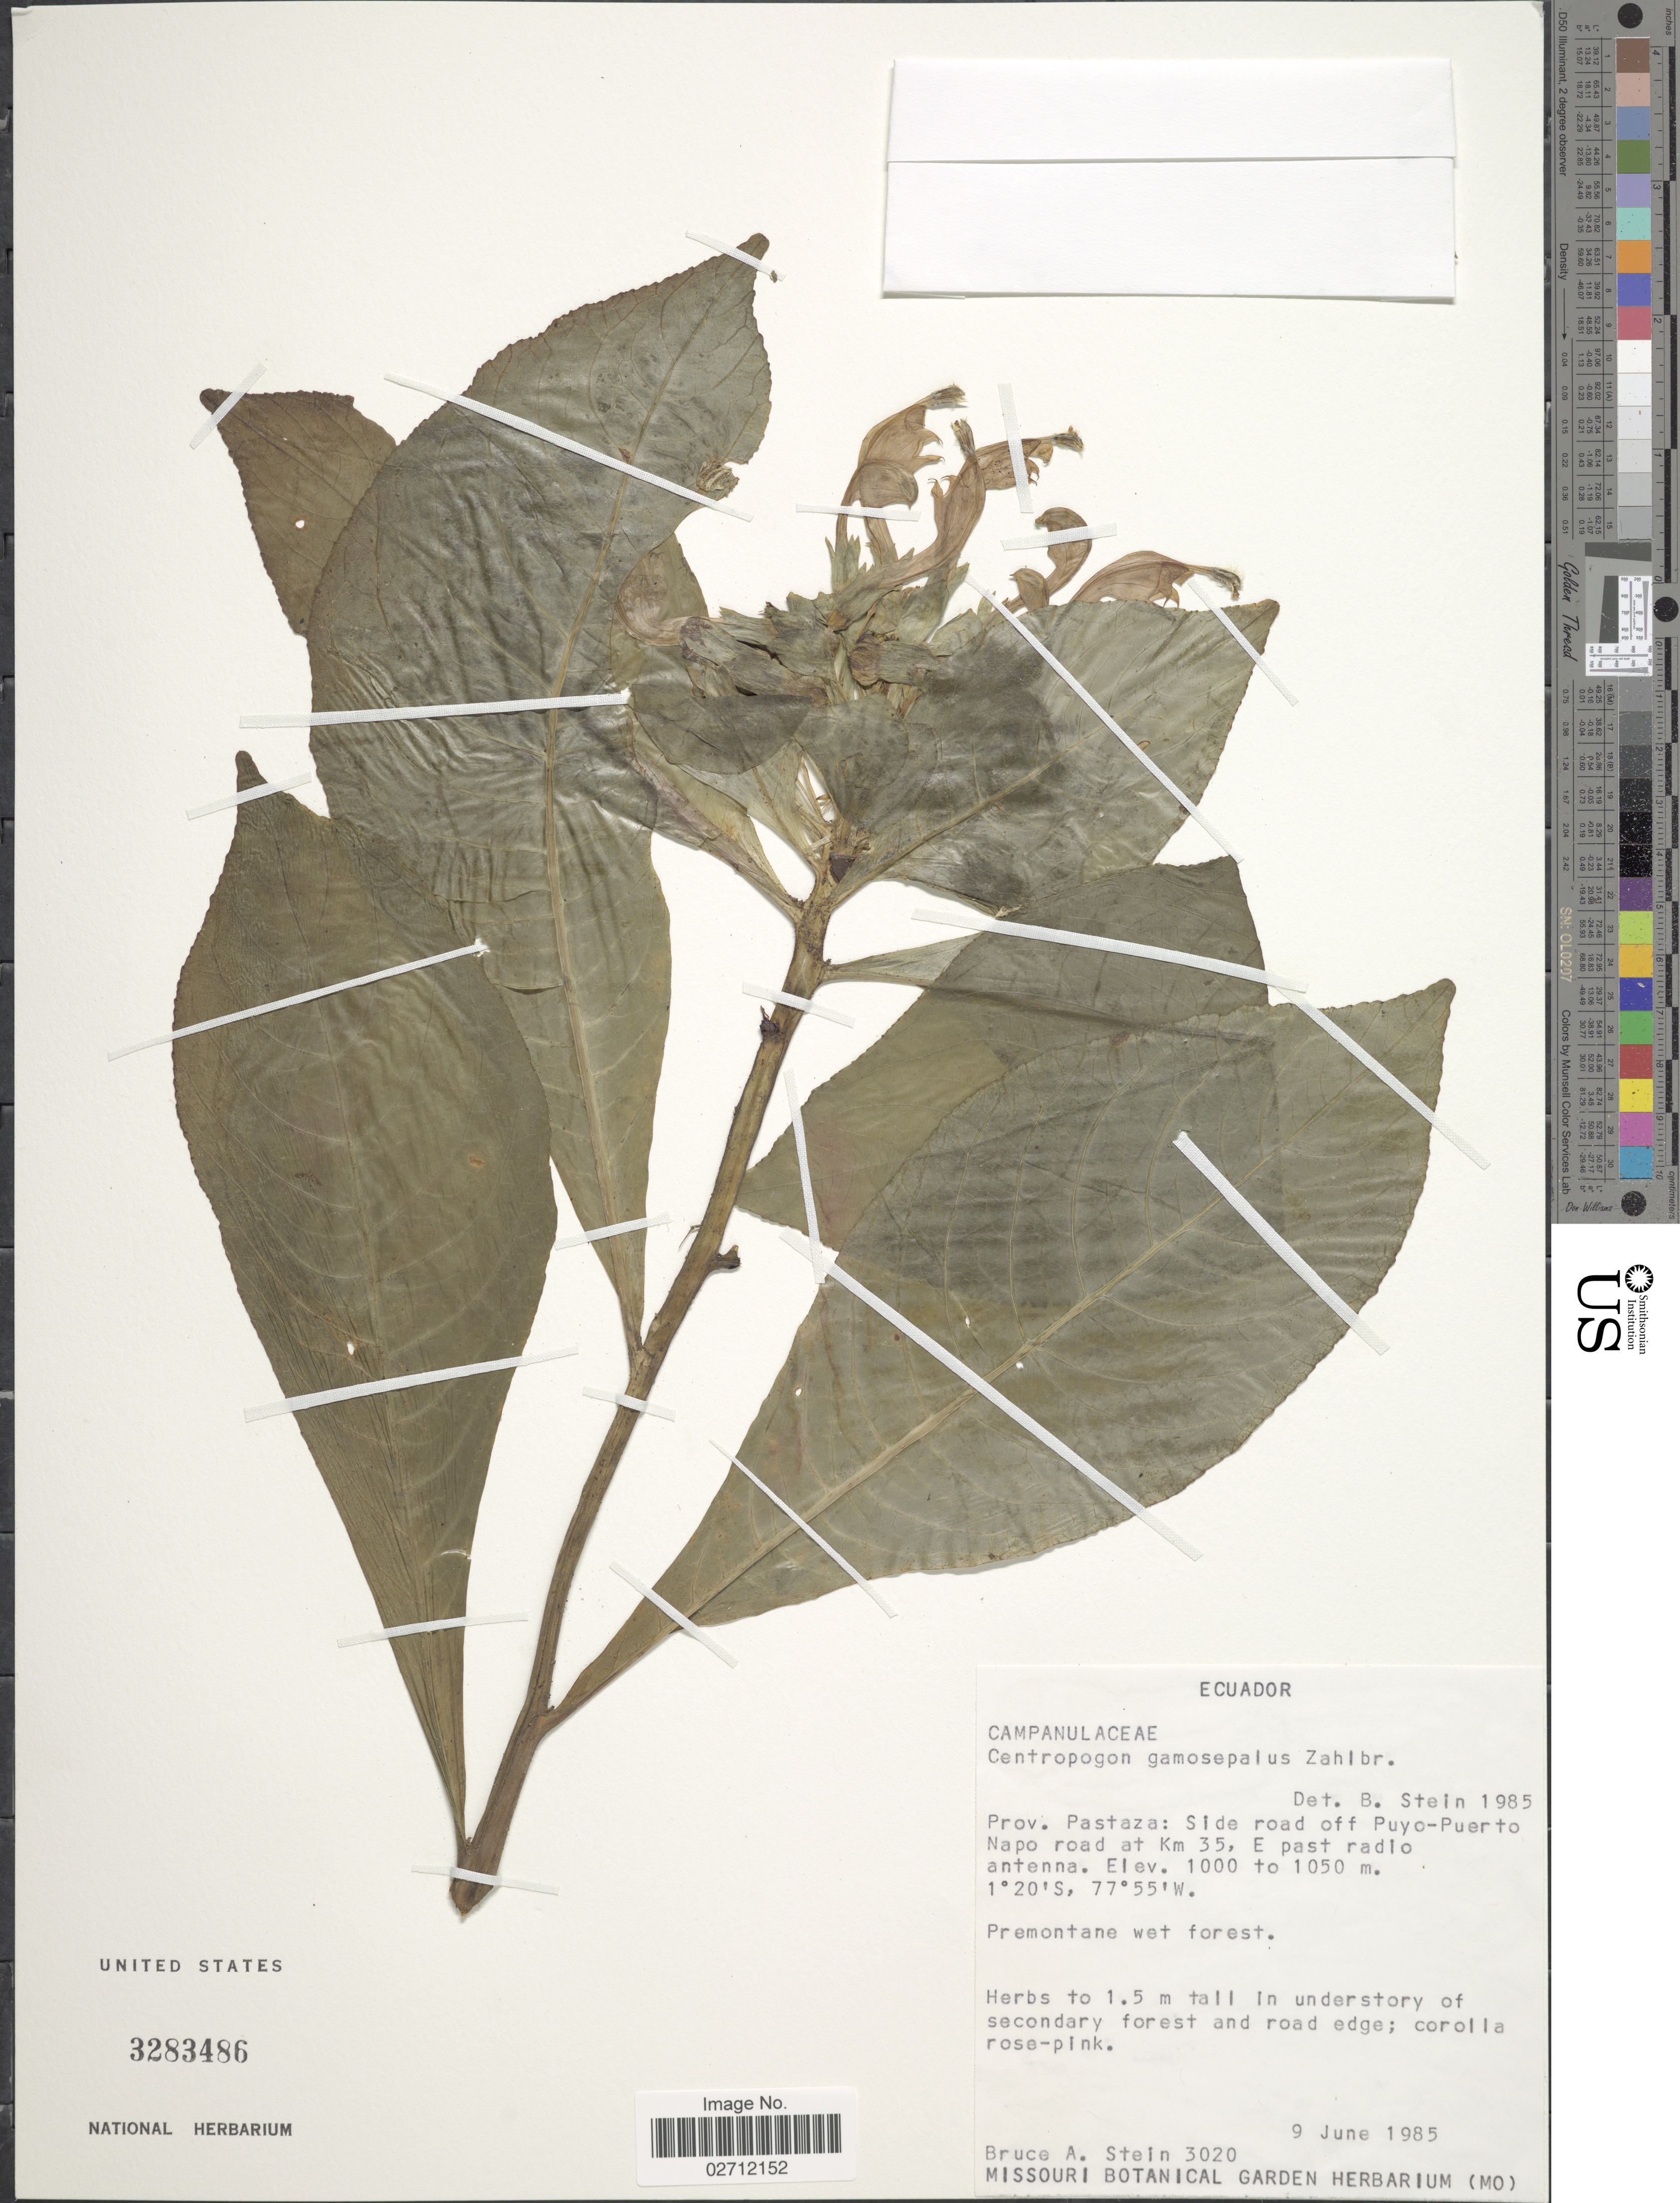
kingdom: Plantae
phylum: Tracheophyta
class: Magnoliopsida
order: Asterales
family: Campanulaceae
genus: Centropogon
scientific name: Centropogon gamosepalus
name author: Zahlbr.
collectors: B. A. Stein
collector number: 3020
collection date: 1985-06-09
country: Ecuador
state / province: Pastaza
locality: Side road off Puyo-Puerto Napo road at km 35, E past radio antenna.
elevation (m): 1000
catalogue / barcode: US 3283486